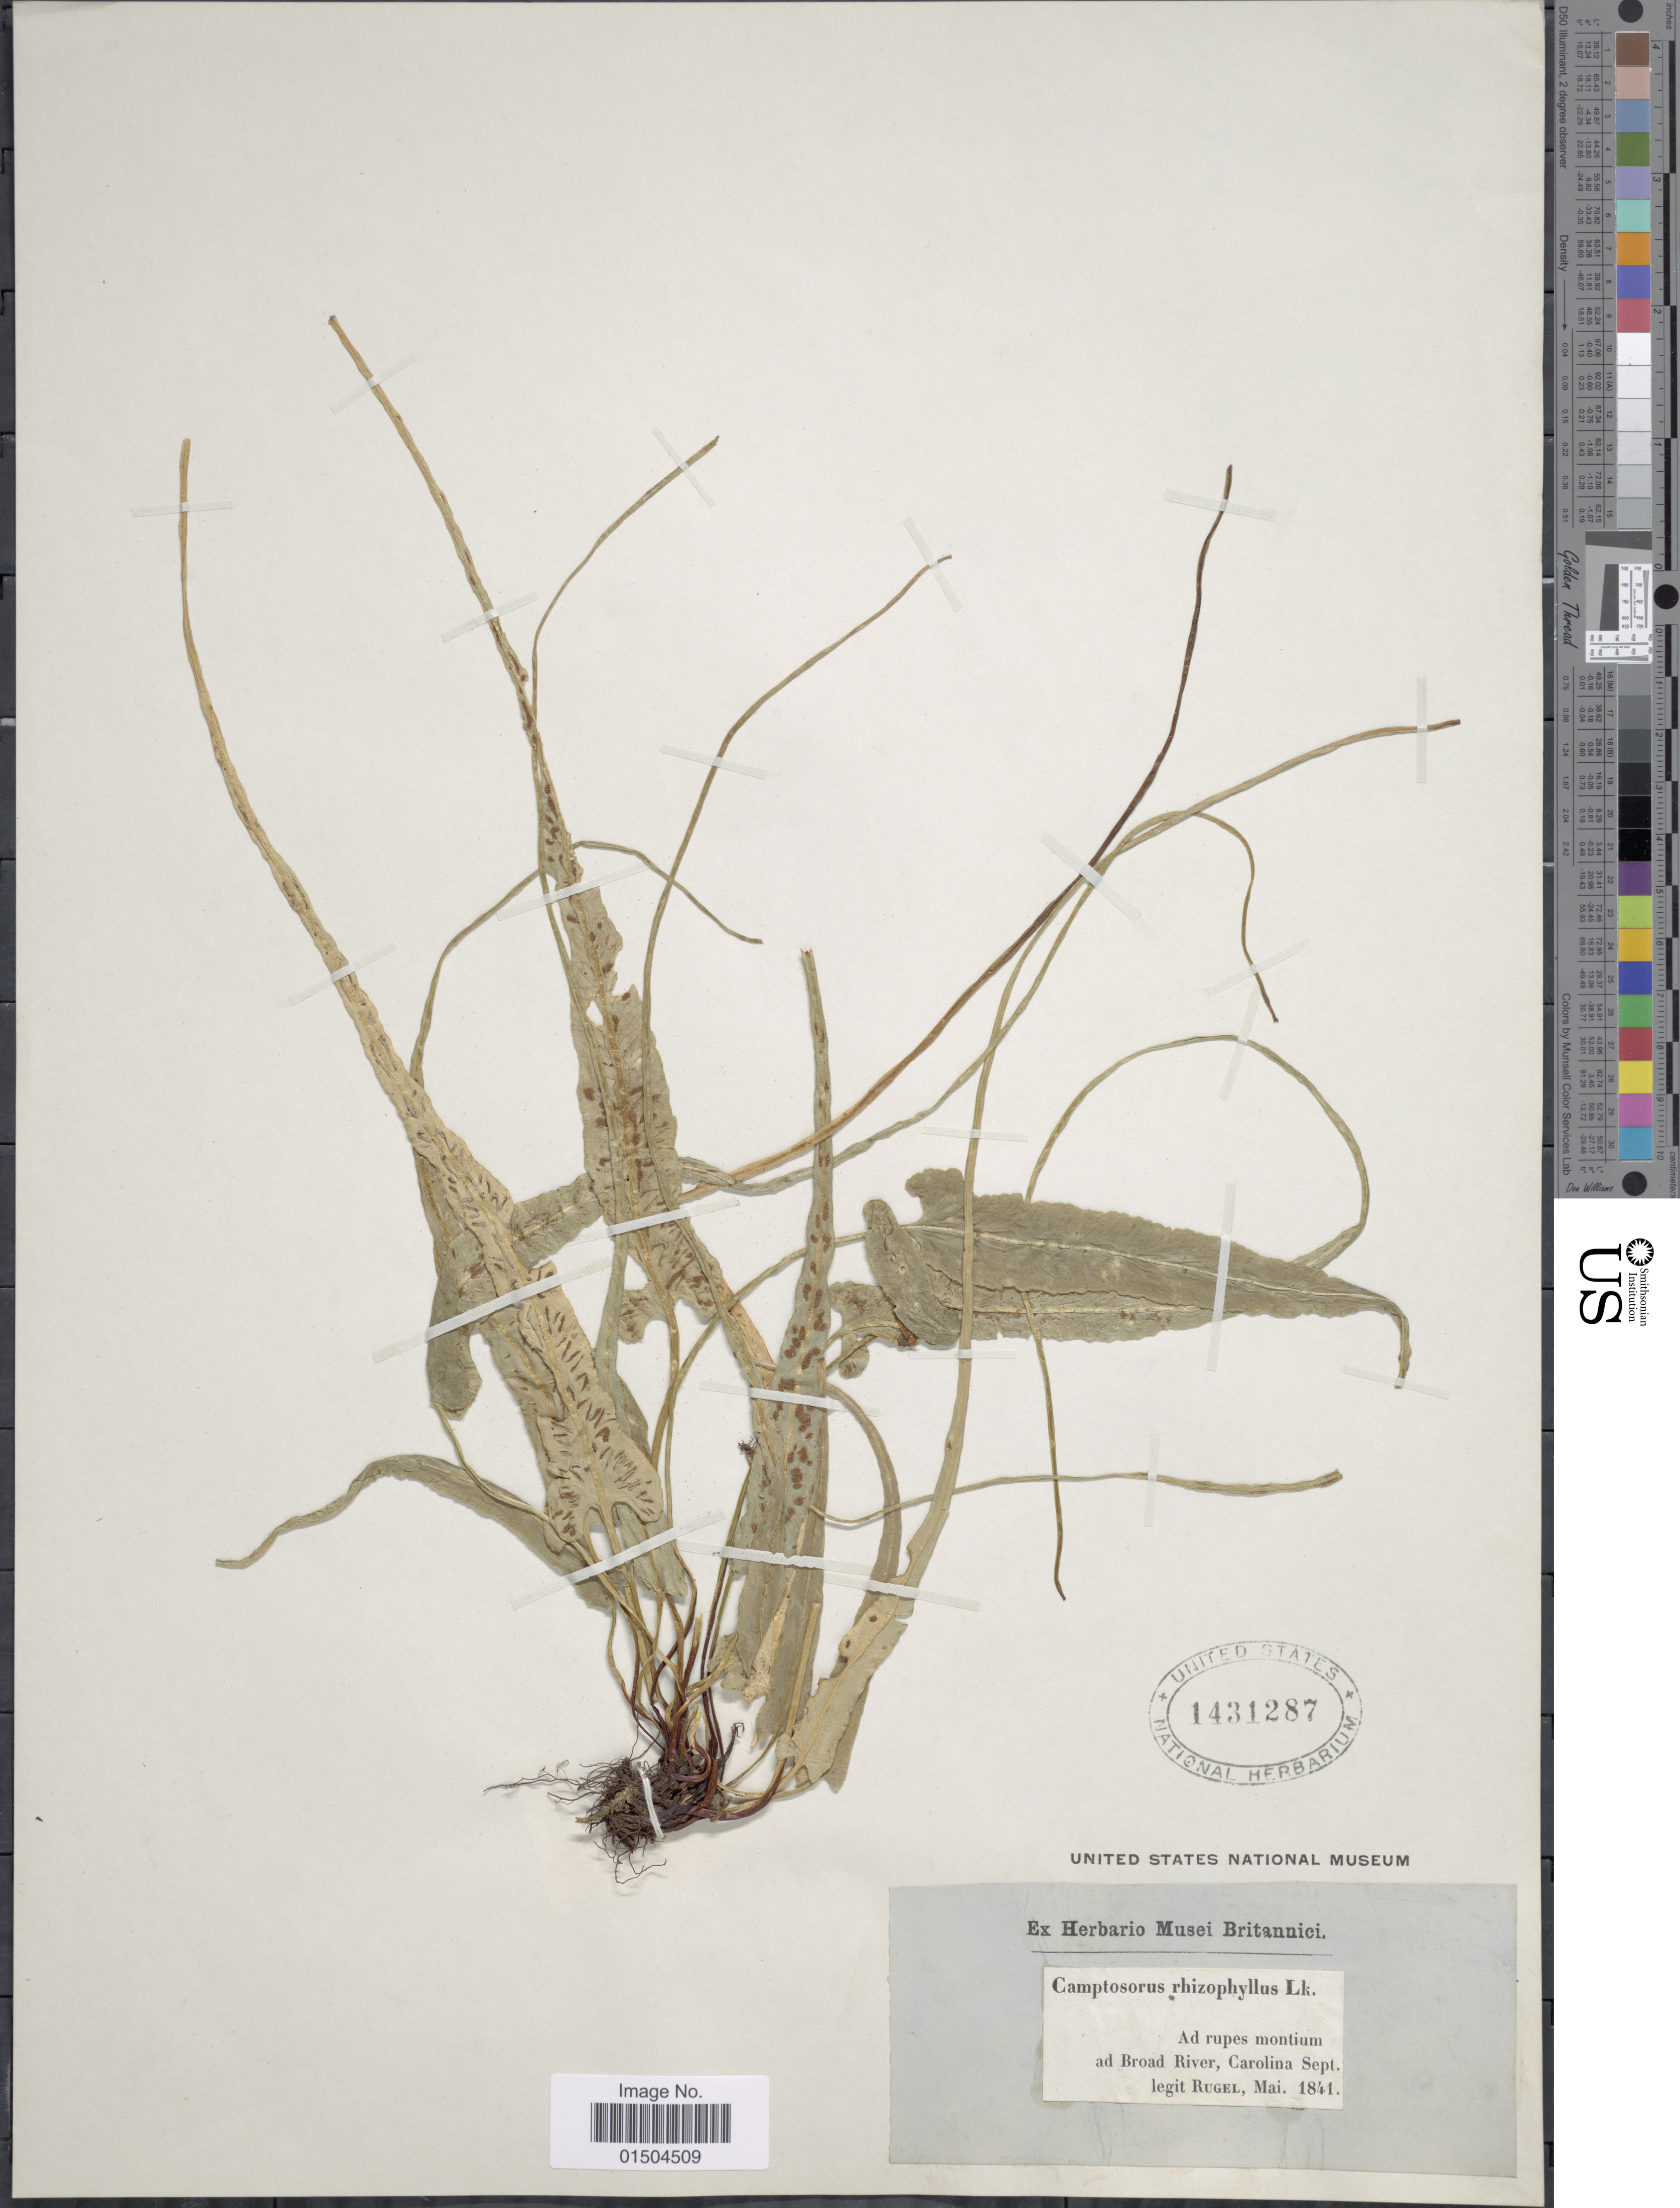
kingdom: Plantae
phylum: Tracheophyta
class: Polypodiopsida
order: Polypodiales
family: Aspleniaceae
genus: Asplenium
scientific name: Asplenium rhizophyllum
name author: L.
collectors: Rugel, --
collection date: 1841-05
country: United States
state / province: North Carolina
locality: Ad rupes montium ad Broad River, Carolina Sept.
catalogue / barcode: US 1431287